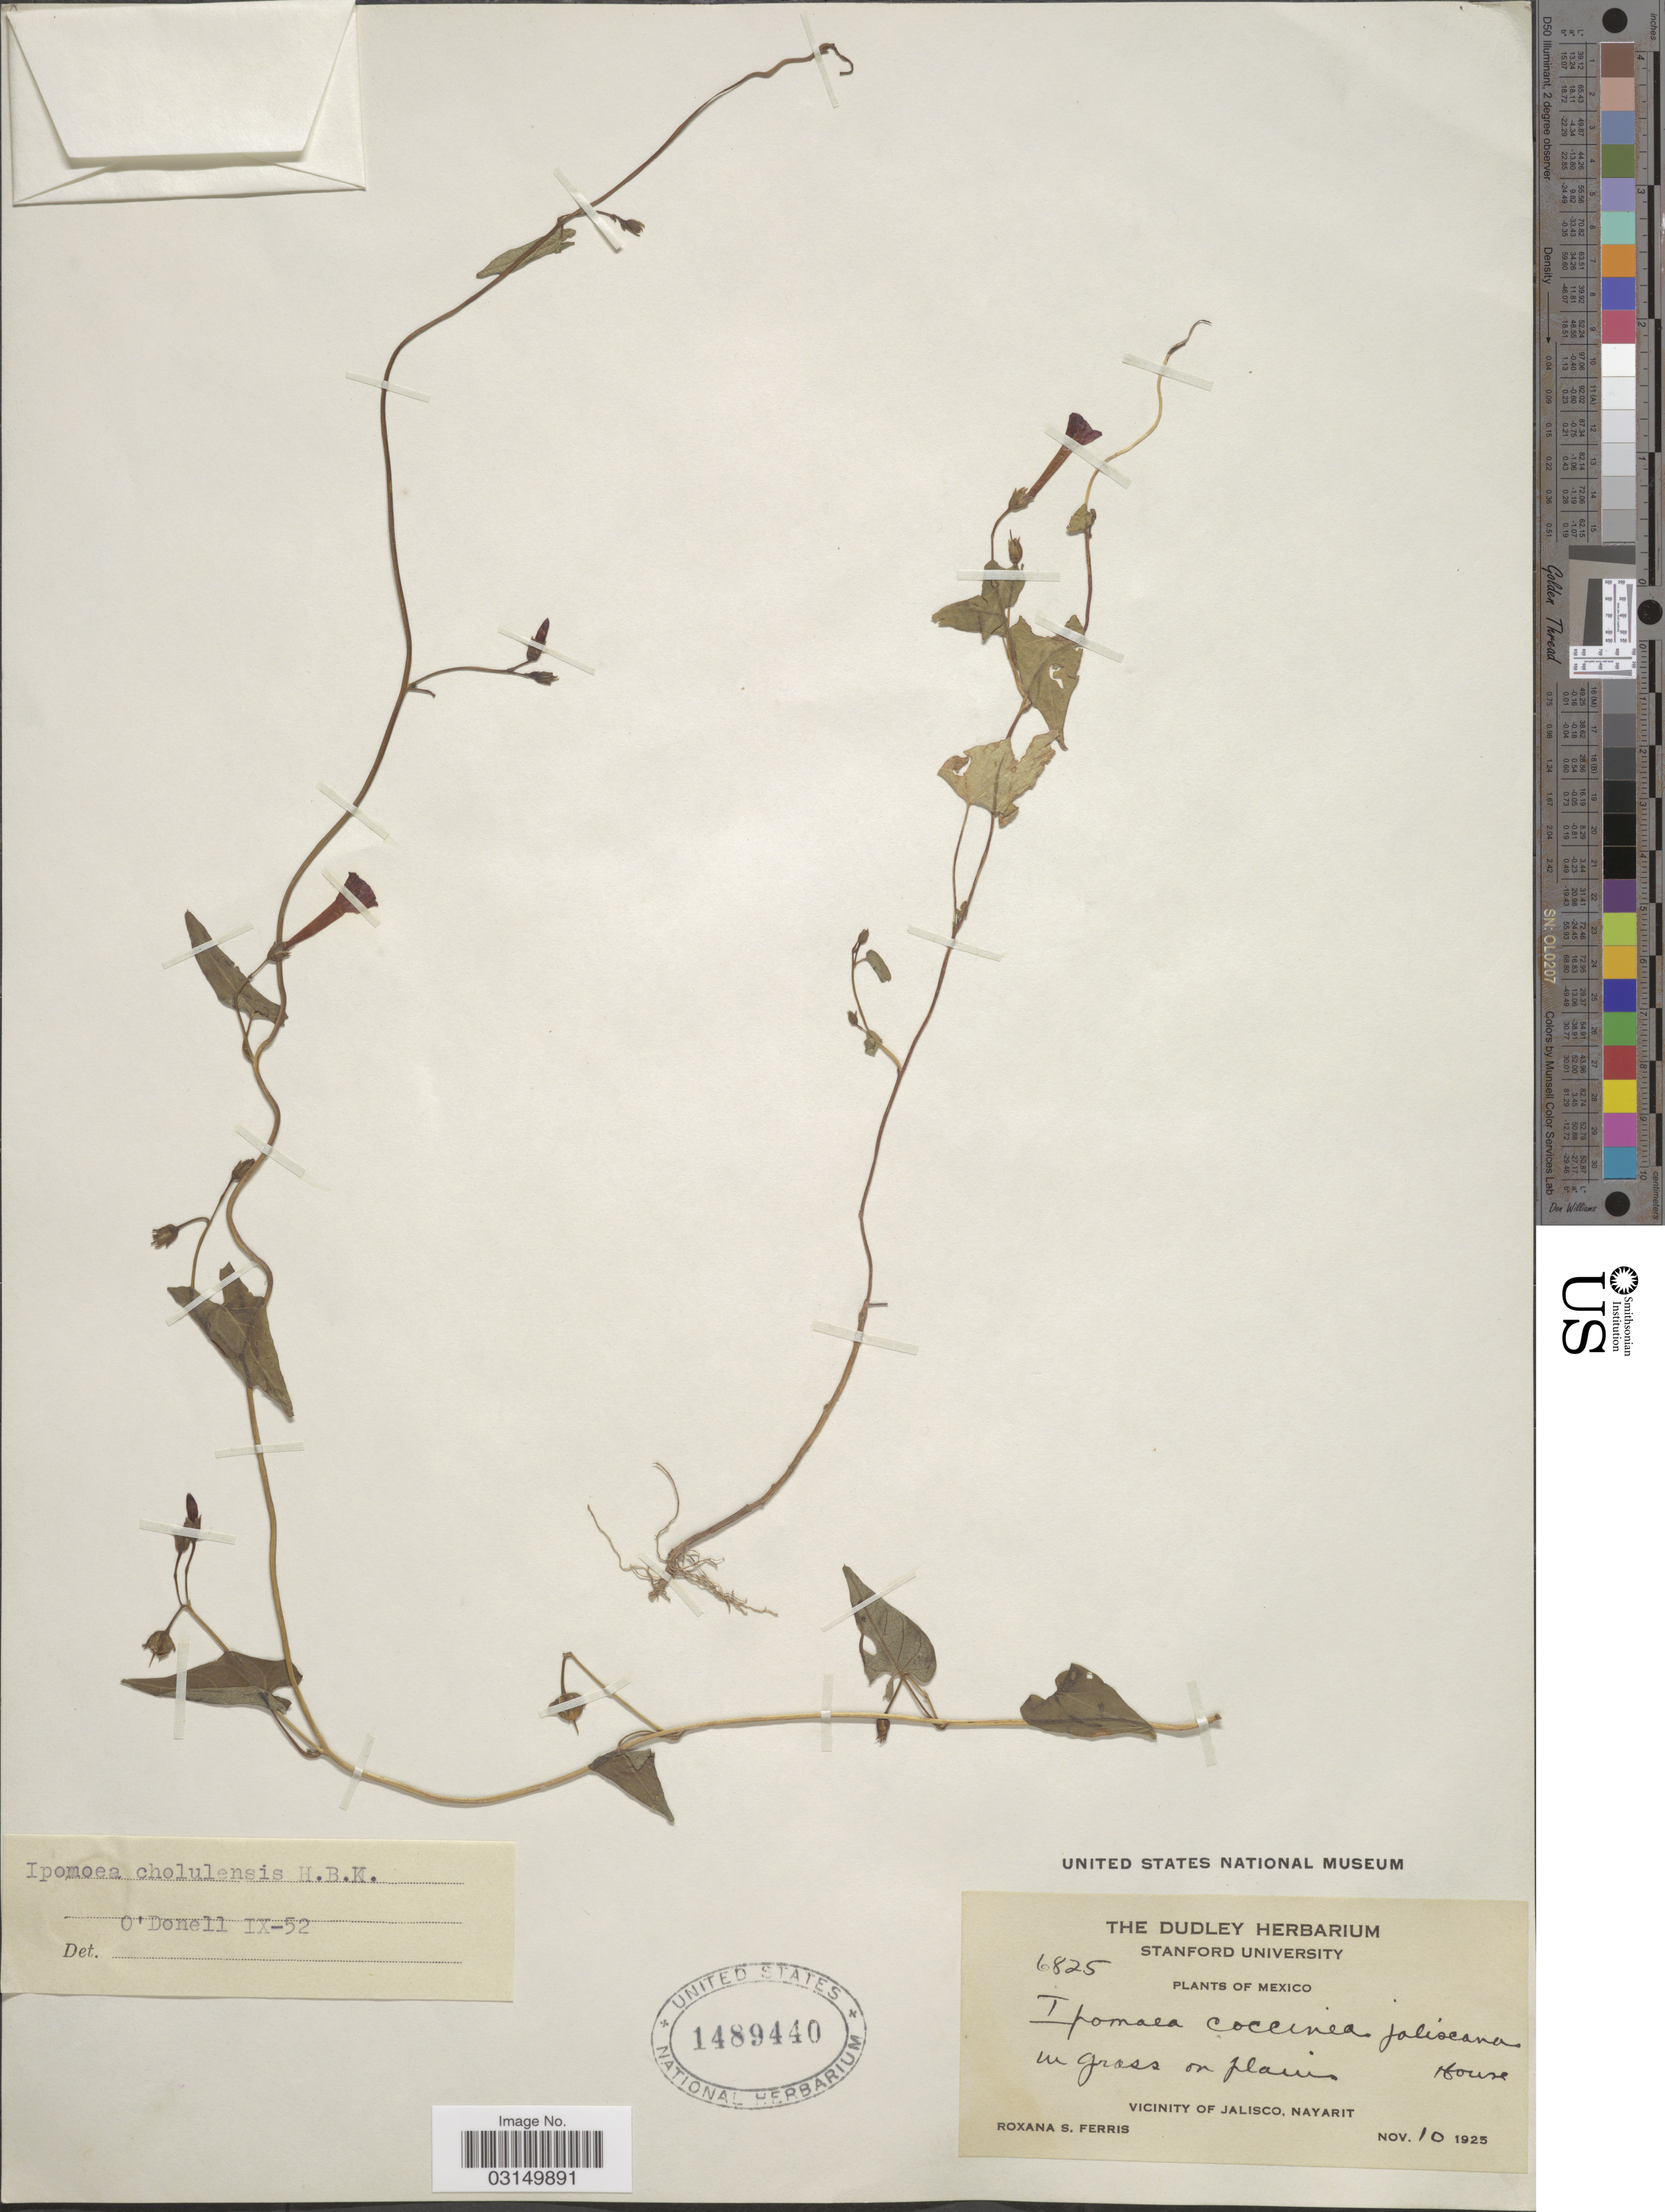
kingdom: Plantae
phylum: Tracheophyta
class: Magnoliopsida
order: Solanales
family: Convolvulaceae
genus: Ipomoea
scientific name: Ipomoea cholulensis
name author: Kunth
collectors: R. S. Ferris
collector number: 6825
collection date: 1925-11-10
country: Mexico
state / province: Nayarit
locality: Vicinity of Jalisco, Nayarit.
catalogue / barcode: US 1489440